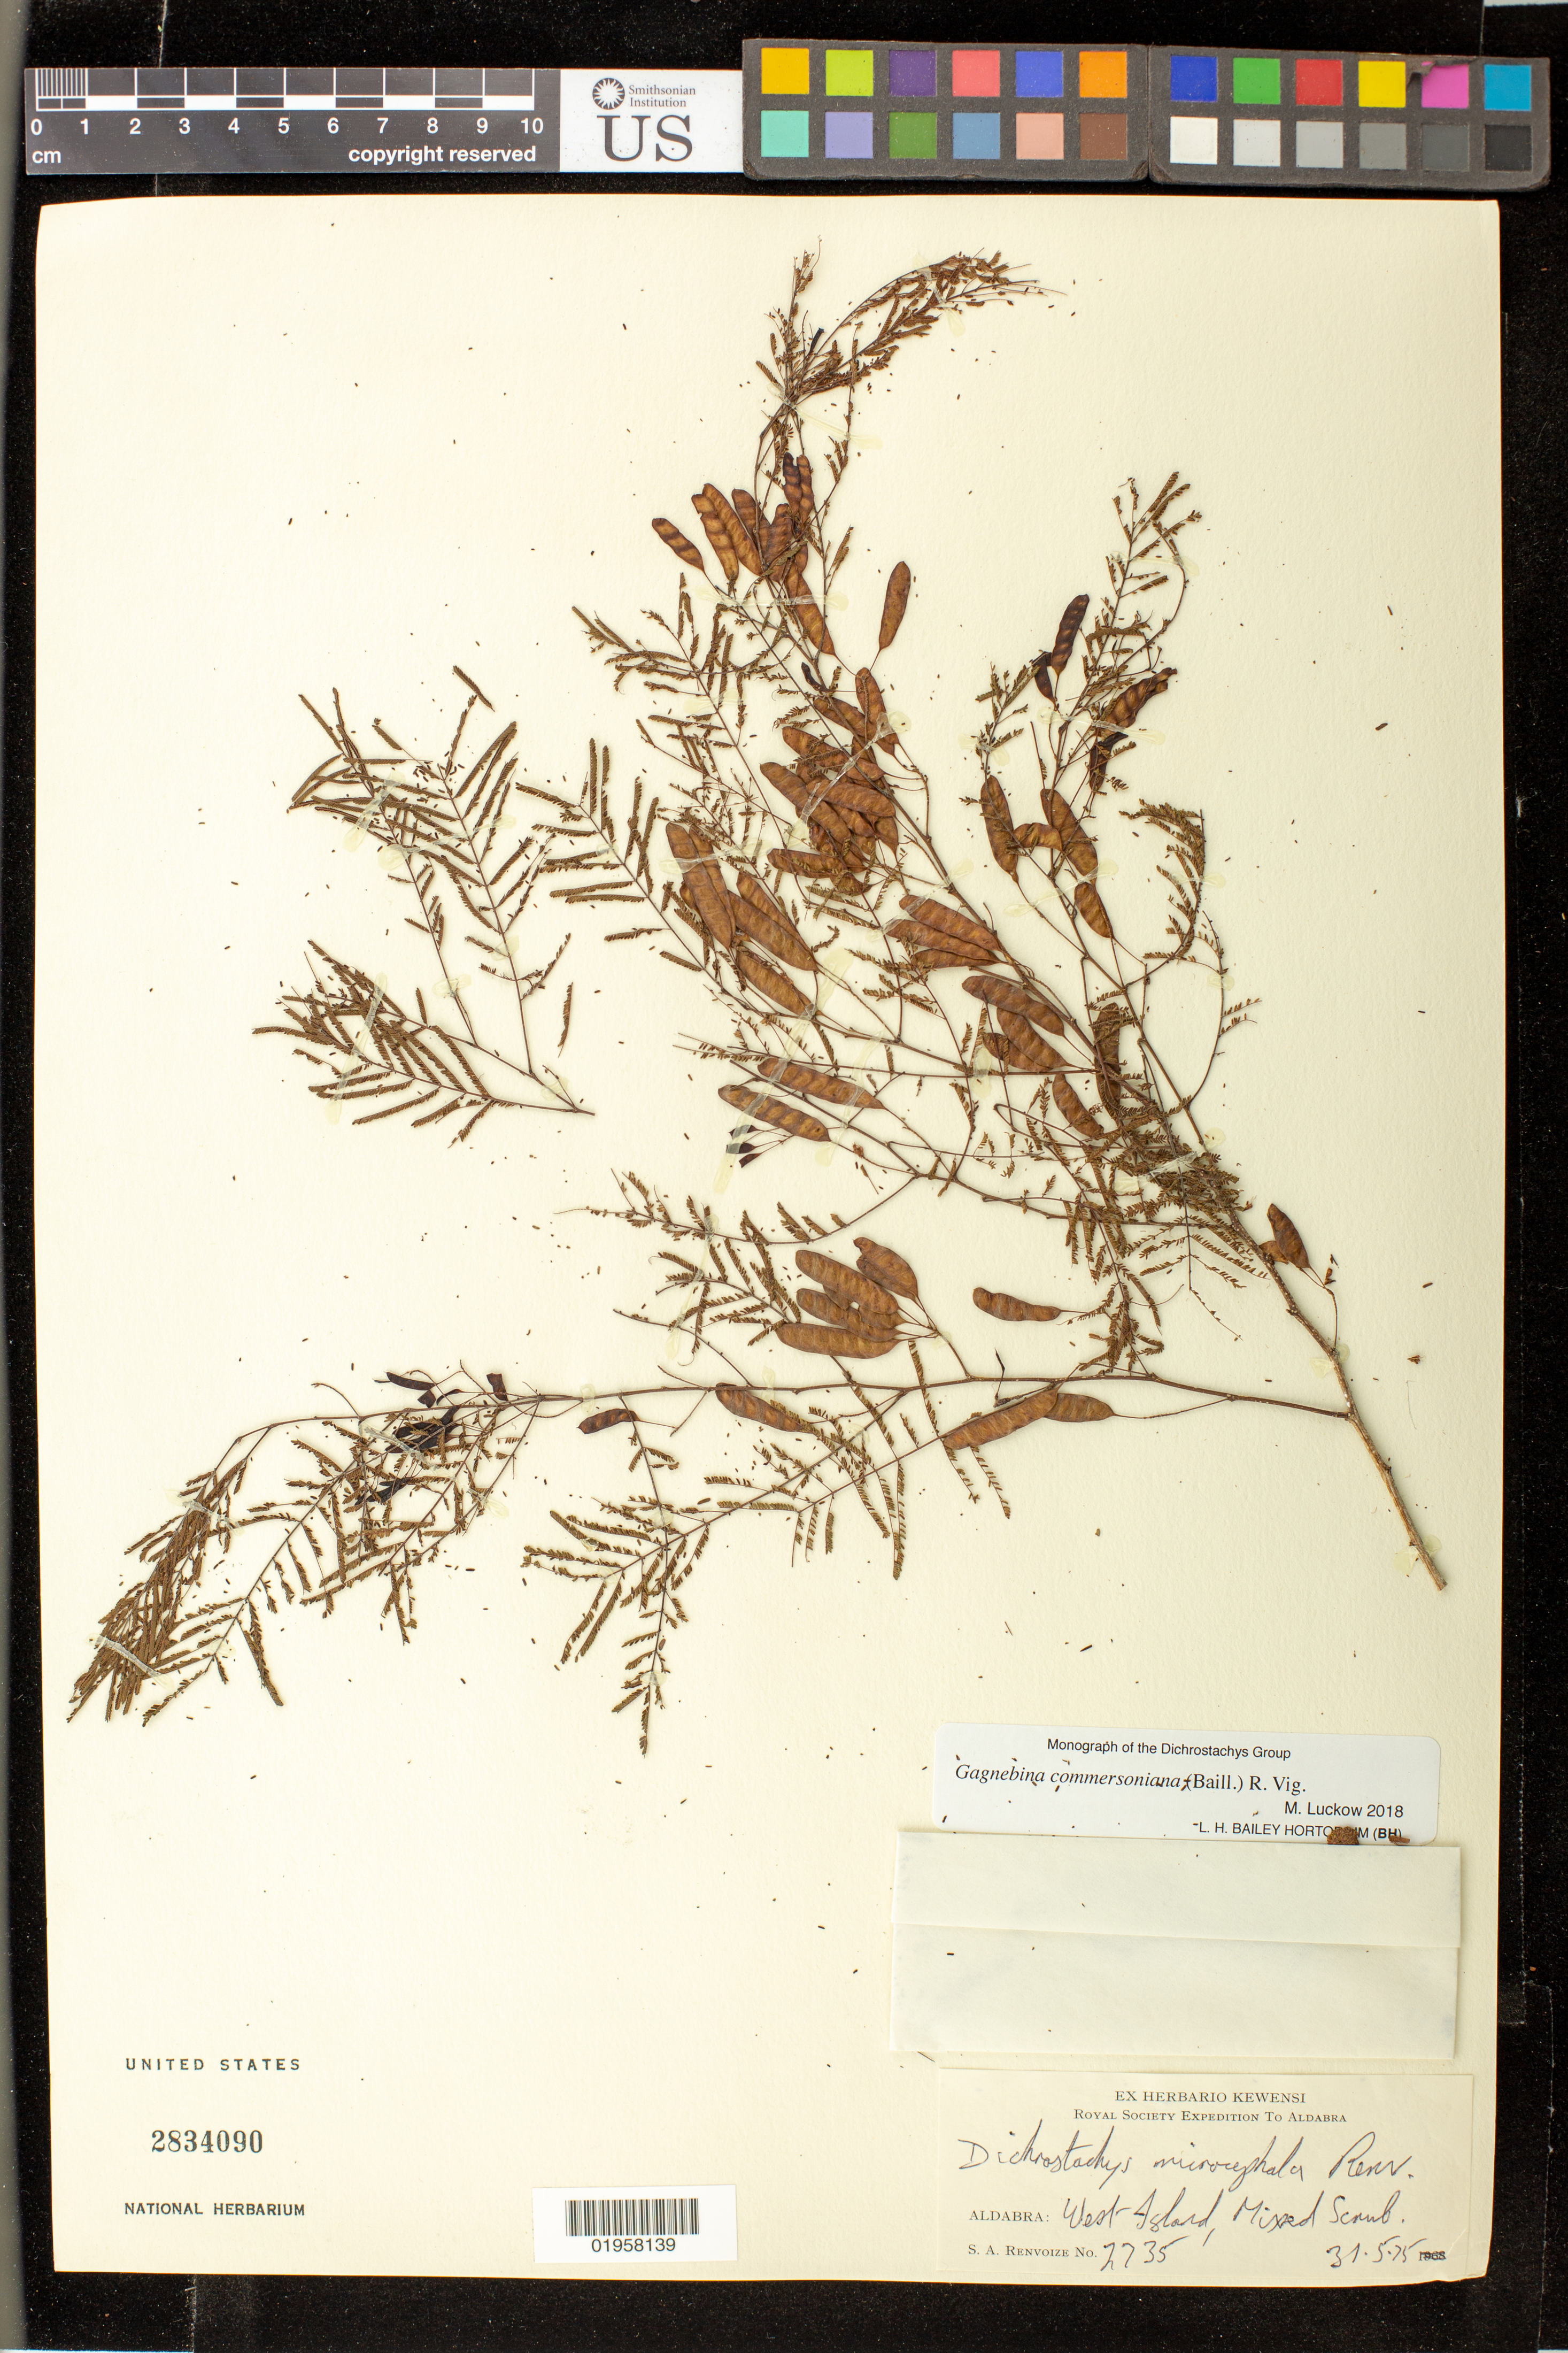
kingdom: Plantae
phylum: Tracheophyta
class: Magnoliopsida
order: Fabales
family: Fabaceae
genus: Gagnebina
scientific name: Gagnebina commersoniana (Baill.) R. Vig.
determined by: Luckow, M. A.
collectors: S. A. Renvoize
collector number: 2735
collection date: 1975-05-31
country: Seychelles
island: Aldabra Atoll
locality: West Island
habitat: Mixed scrub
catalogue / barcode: US 2834090